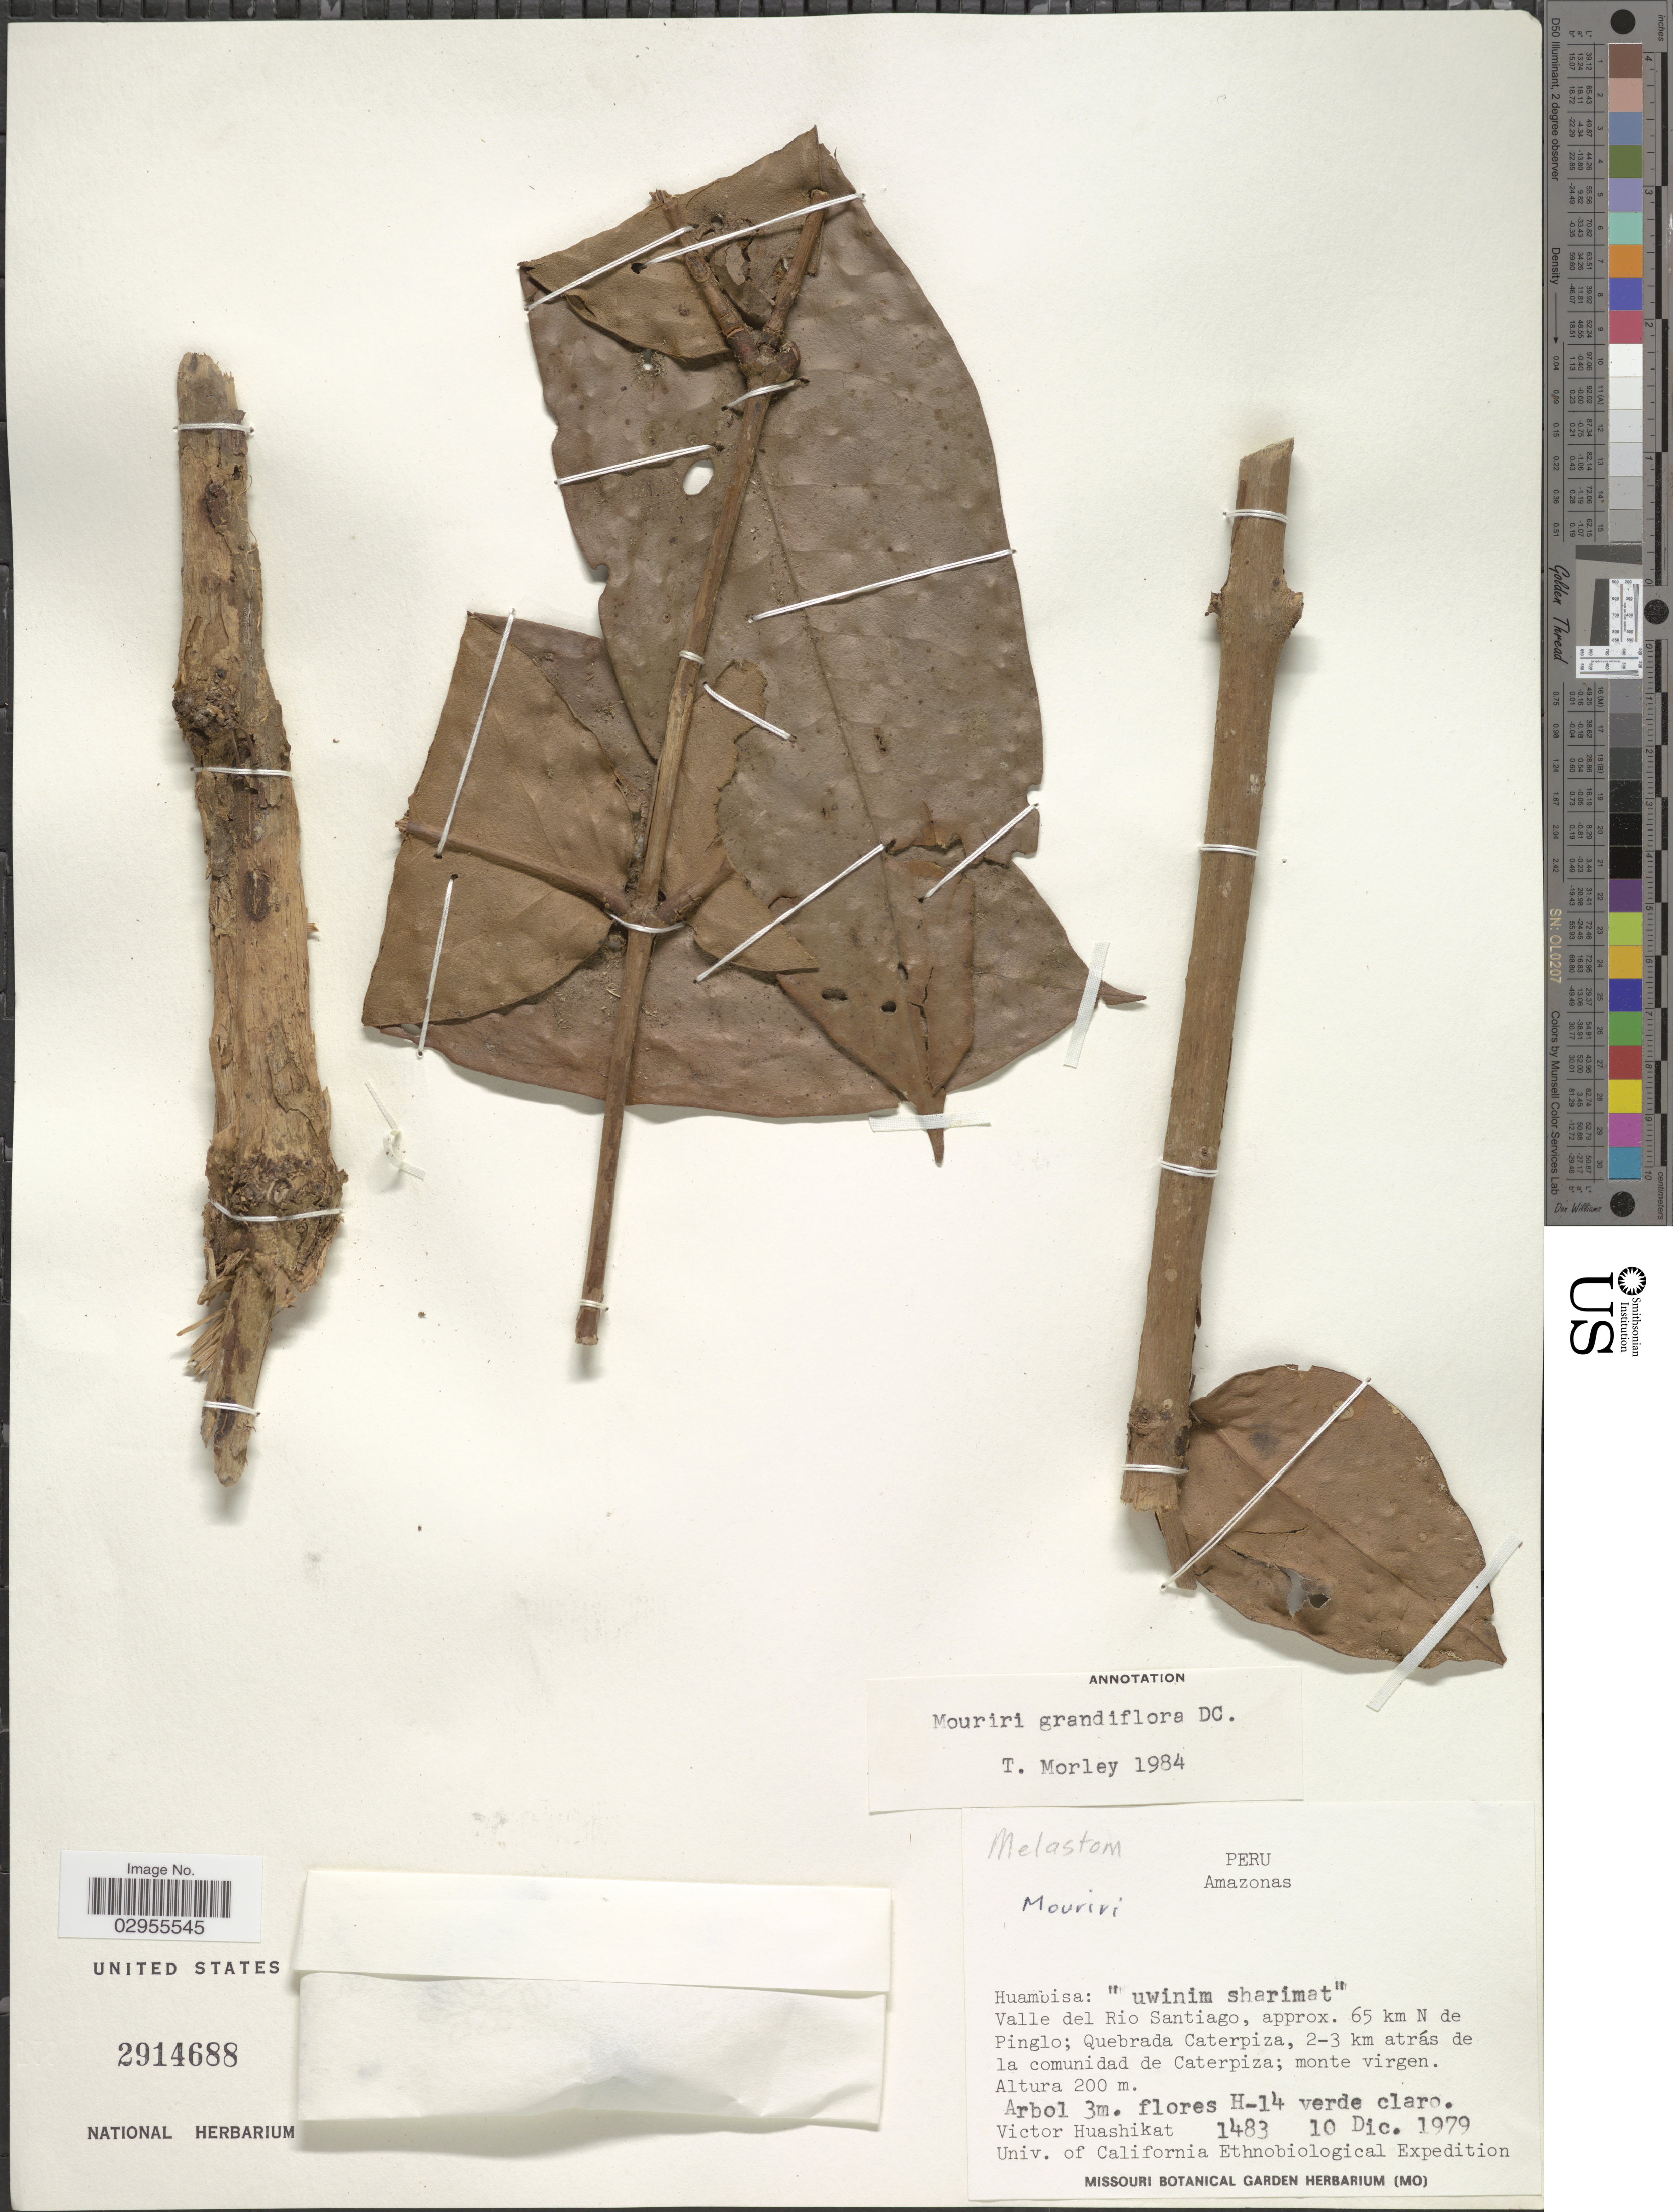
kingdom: Plantae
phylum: Tracheophyta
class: Magnoliopsida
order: Myrtales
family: Melastomataceae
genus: Mouriri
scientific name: Mouriri grandiflora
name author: DC.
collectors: V. Huashikat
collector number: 1483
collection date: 1979-12-10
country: Peru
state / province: Amazonas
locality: Valle del Rio Santiago, approx. 65 km N de Pinglo; Quebrad Caterpiza, 2-3 km atrás de la comunidad de Caterpiza.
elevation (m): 200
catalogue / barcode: US 2914688